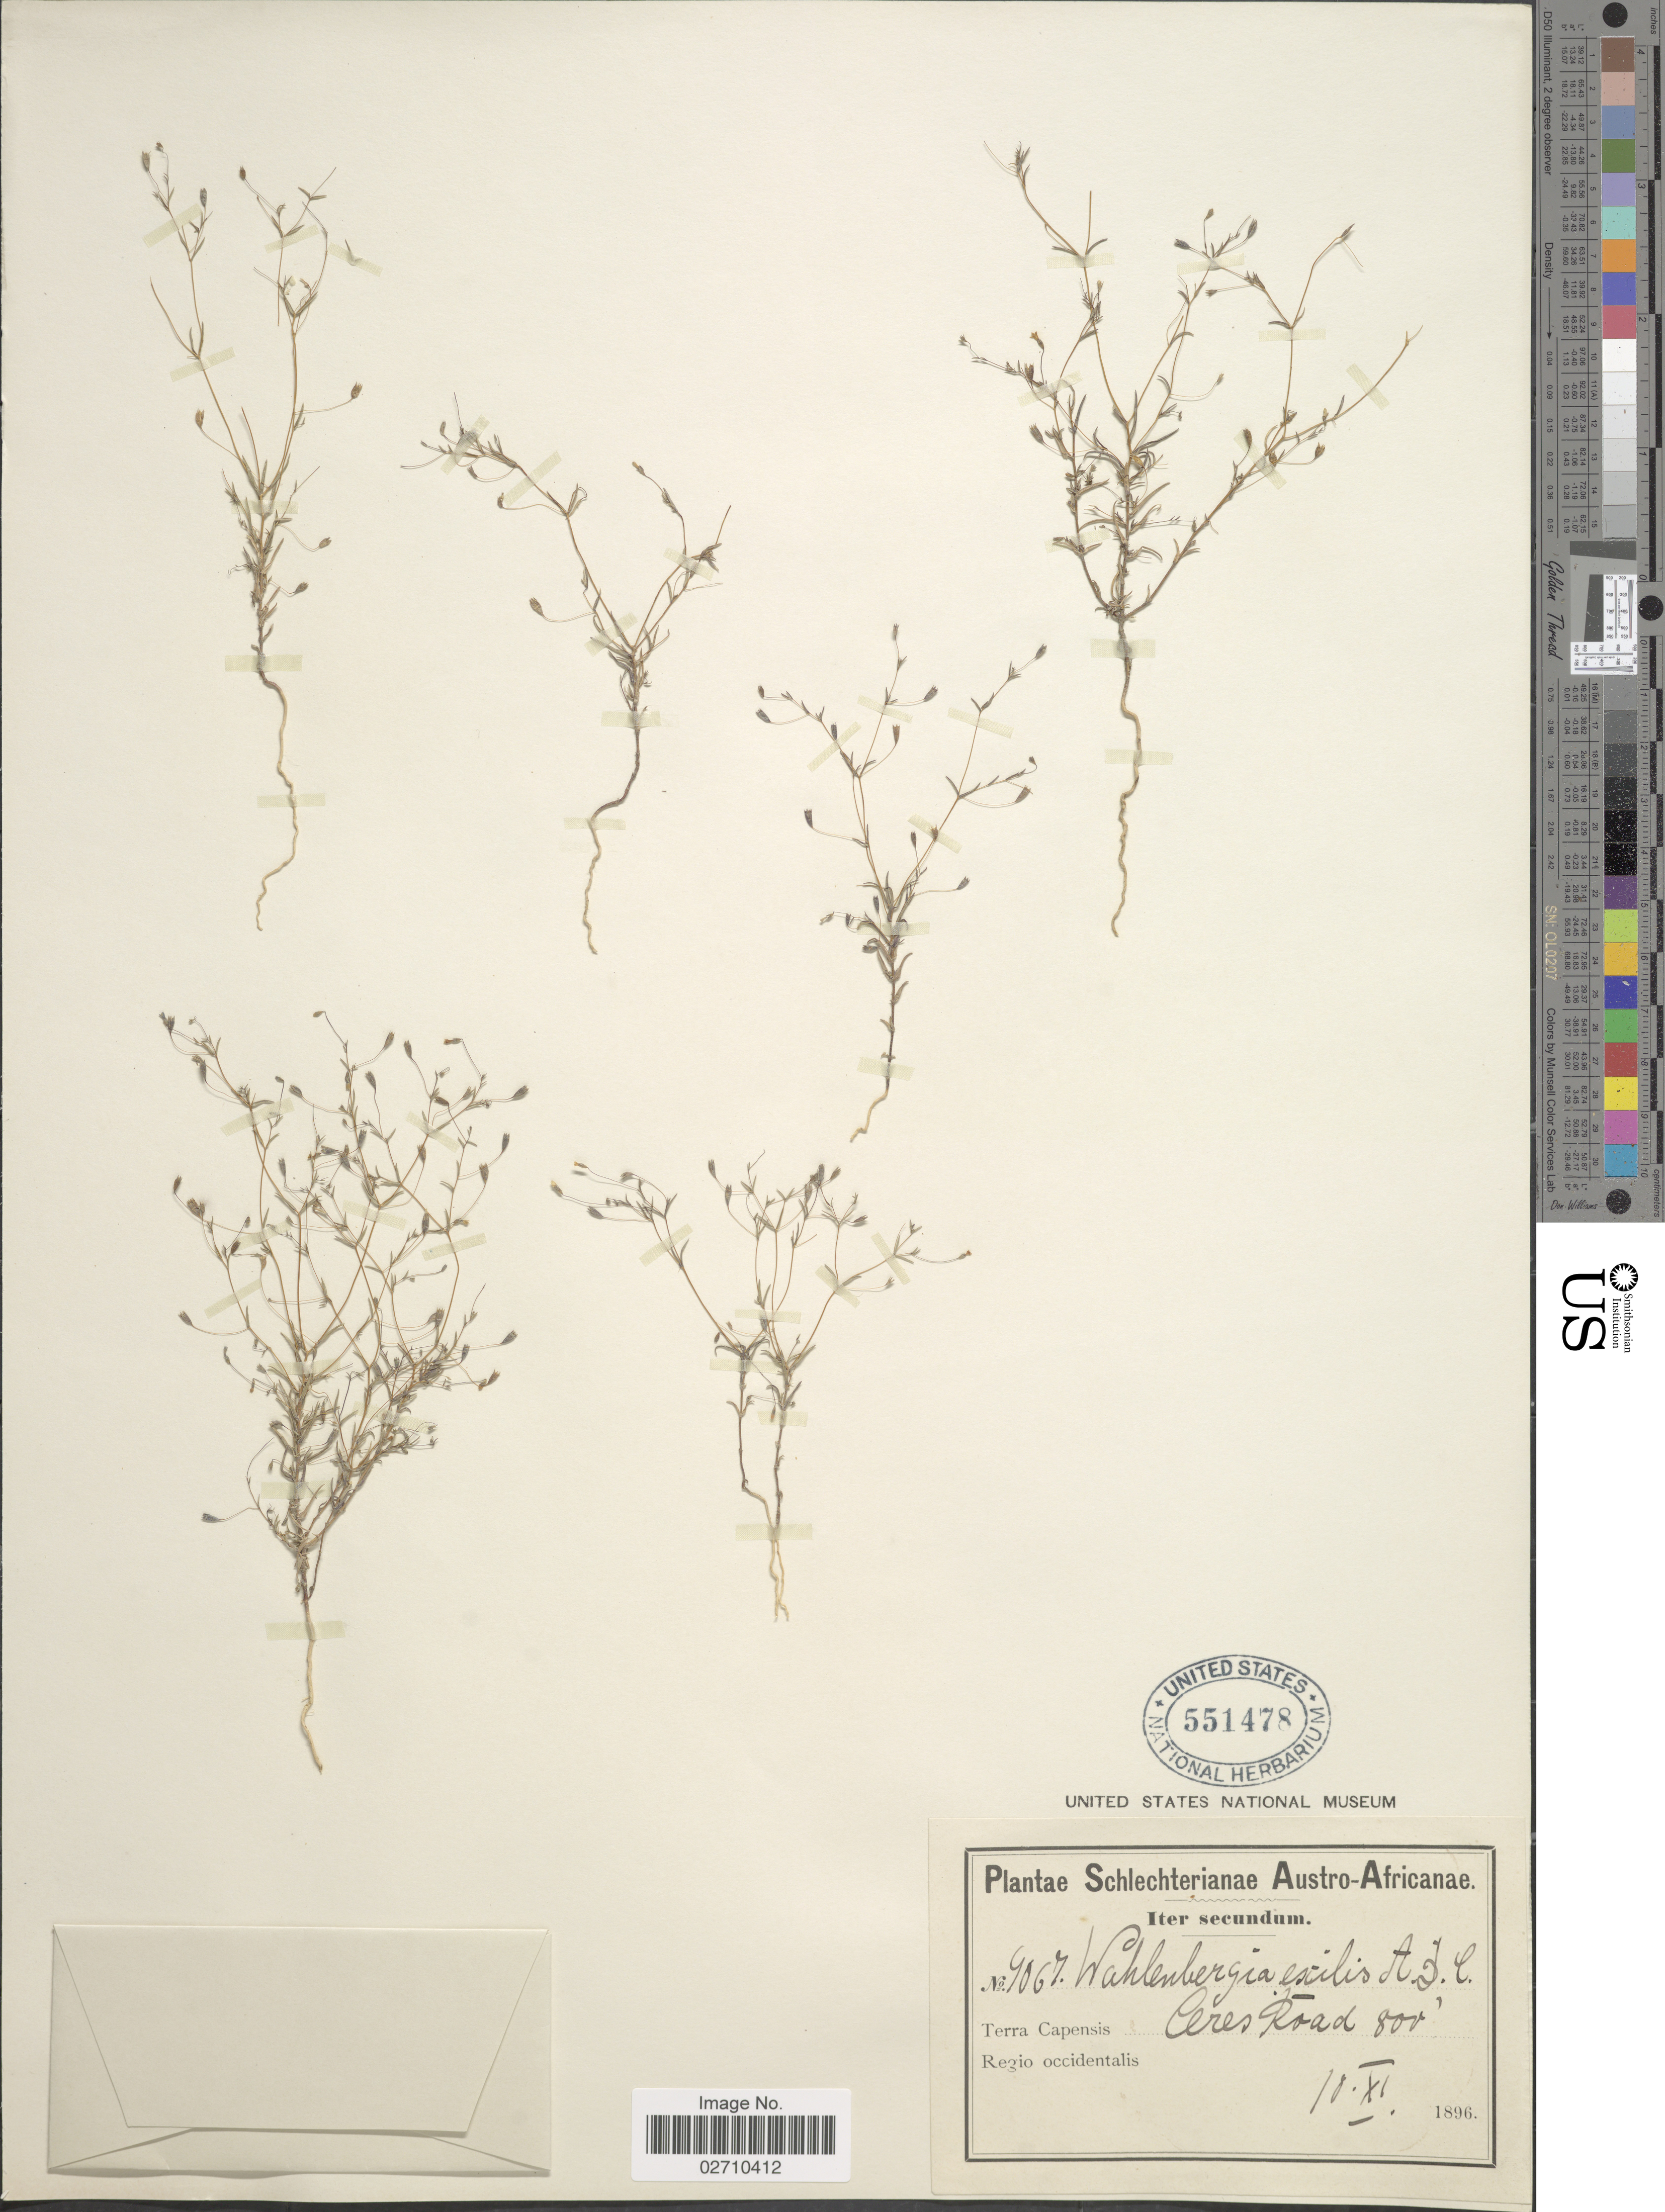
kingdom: Plantae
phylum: Tracheophyta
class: Magnoliopsida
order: Asterales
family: Campanulaceae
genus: Wahlenbergia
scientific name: Wahlenbergia exilis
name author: A. DC.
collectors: Schlechter, --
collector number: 9067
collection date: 1896-11-10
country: South Africa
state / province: Western Cape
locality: Austro-Africanae. Terra Capensis. Ceres Road. Regio occidentalis.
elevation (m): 244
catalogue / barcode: US 551478